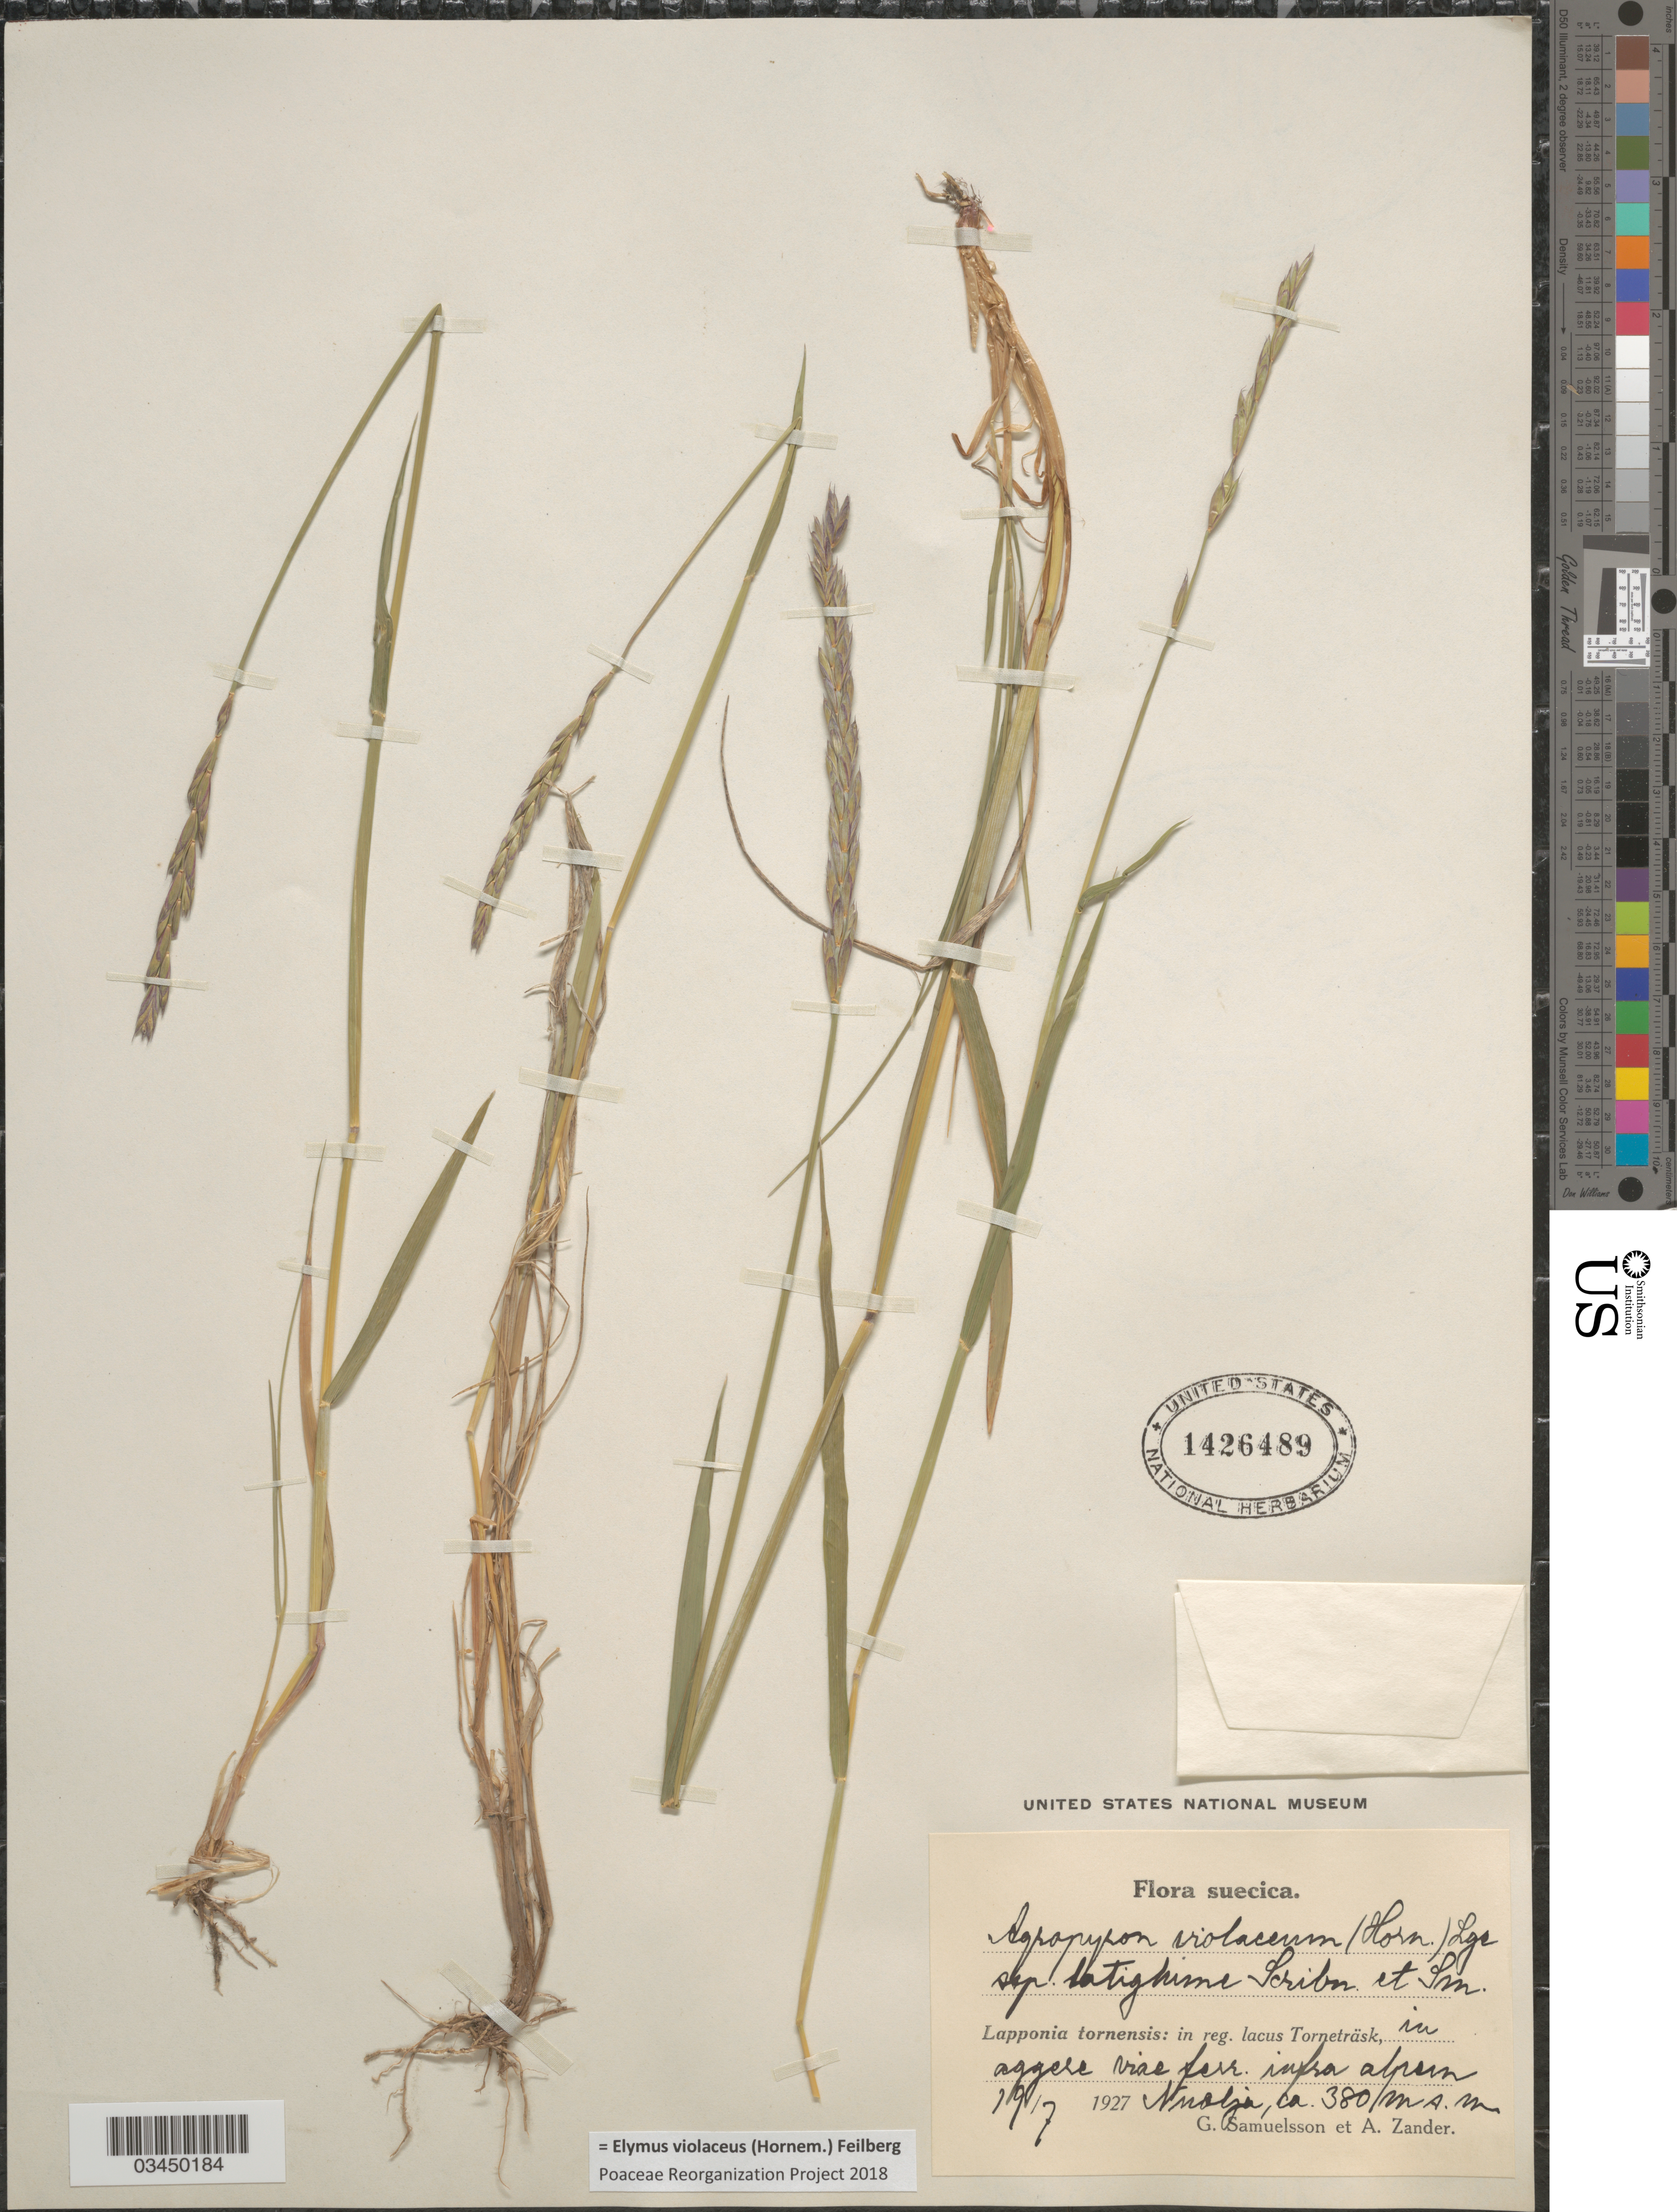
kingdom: Plantae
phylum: Tracheophyta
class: Liliopsida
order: Poales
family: Poaceae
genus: Elymus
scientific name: Elymus violaceus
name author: (Hornem.) Feilberg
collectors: G. Samuelsson & A. Zander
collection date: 1927-07-19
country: Sweden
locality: Suecica. Lapponia tornensis: in reg. lacus Torneträsk, in aggers viae ferr. infra alpen Nuolja.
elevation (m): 380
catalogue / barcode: US 1426489